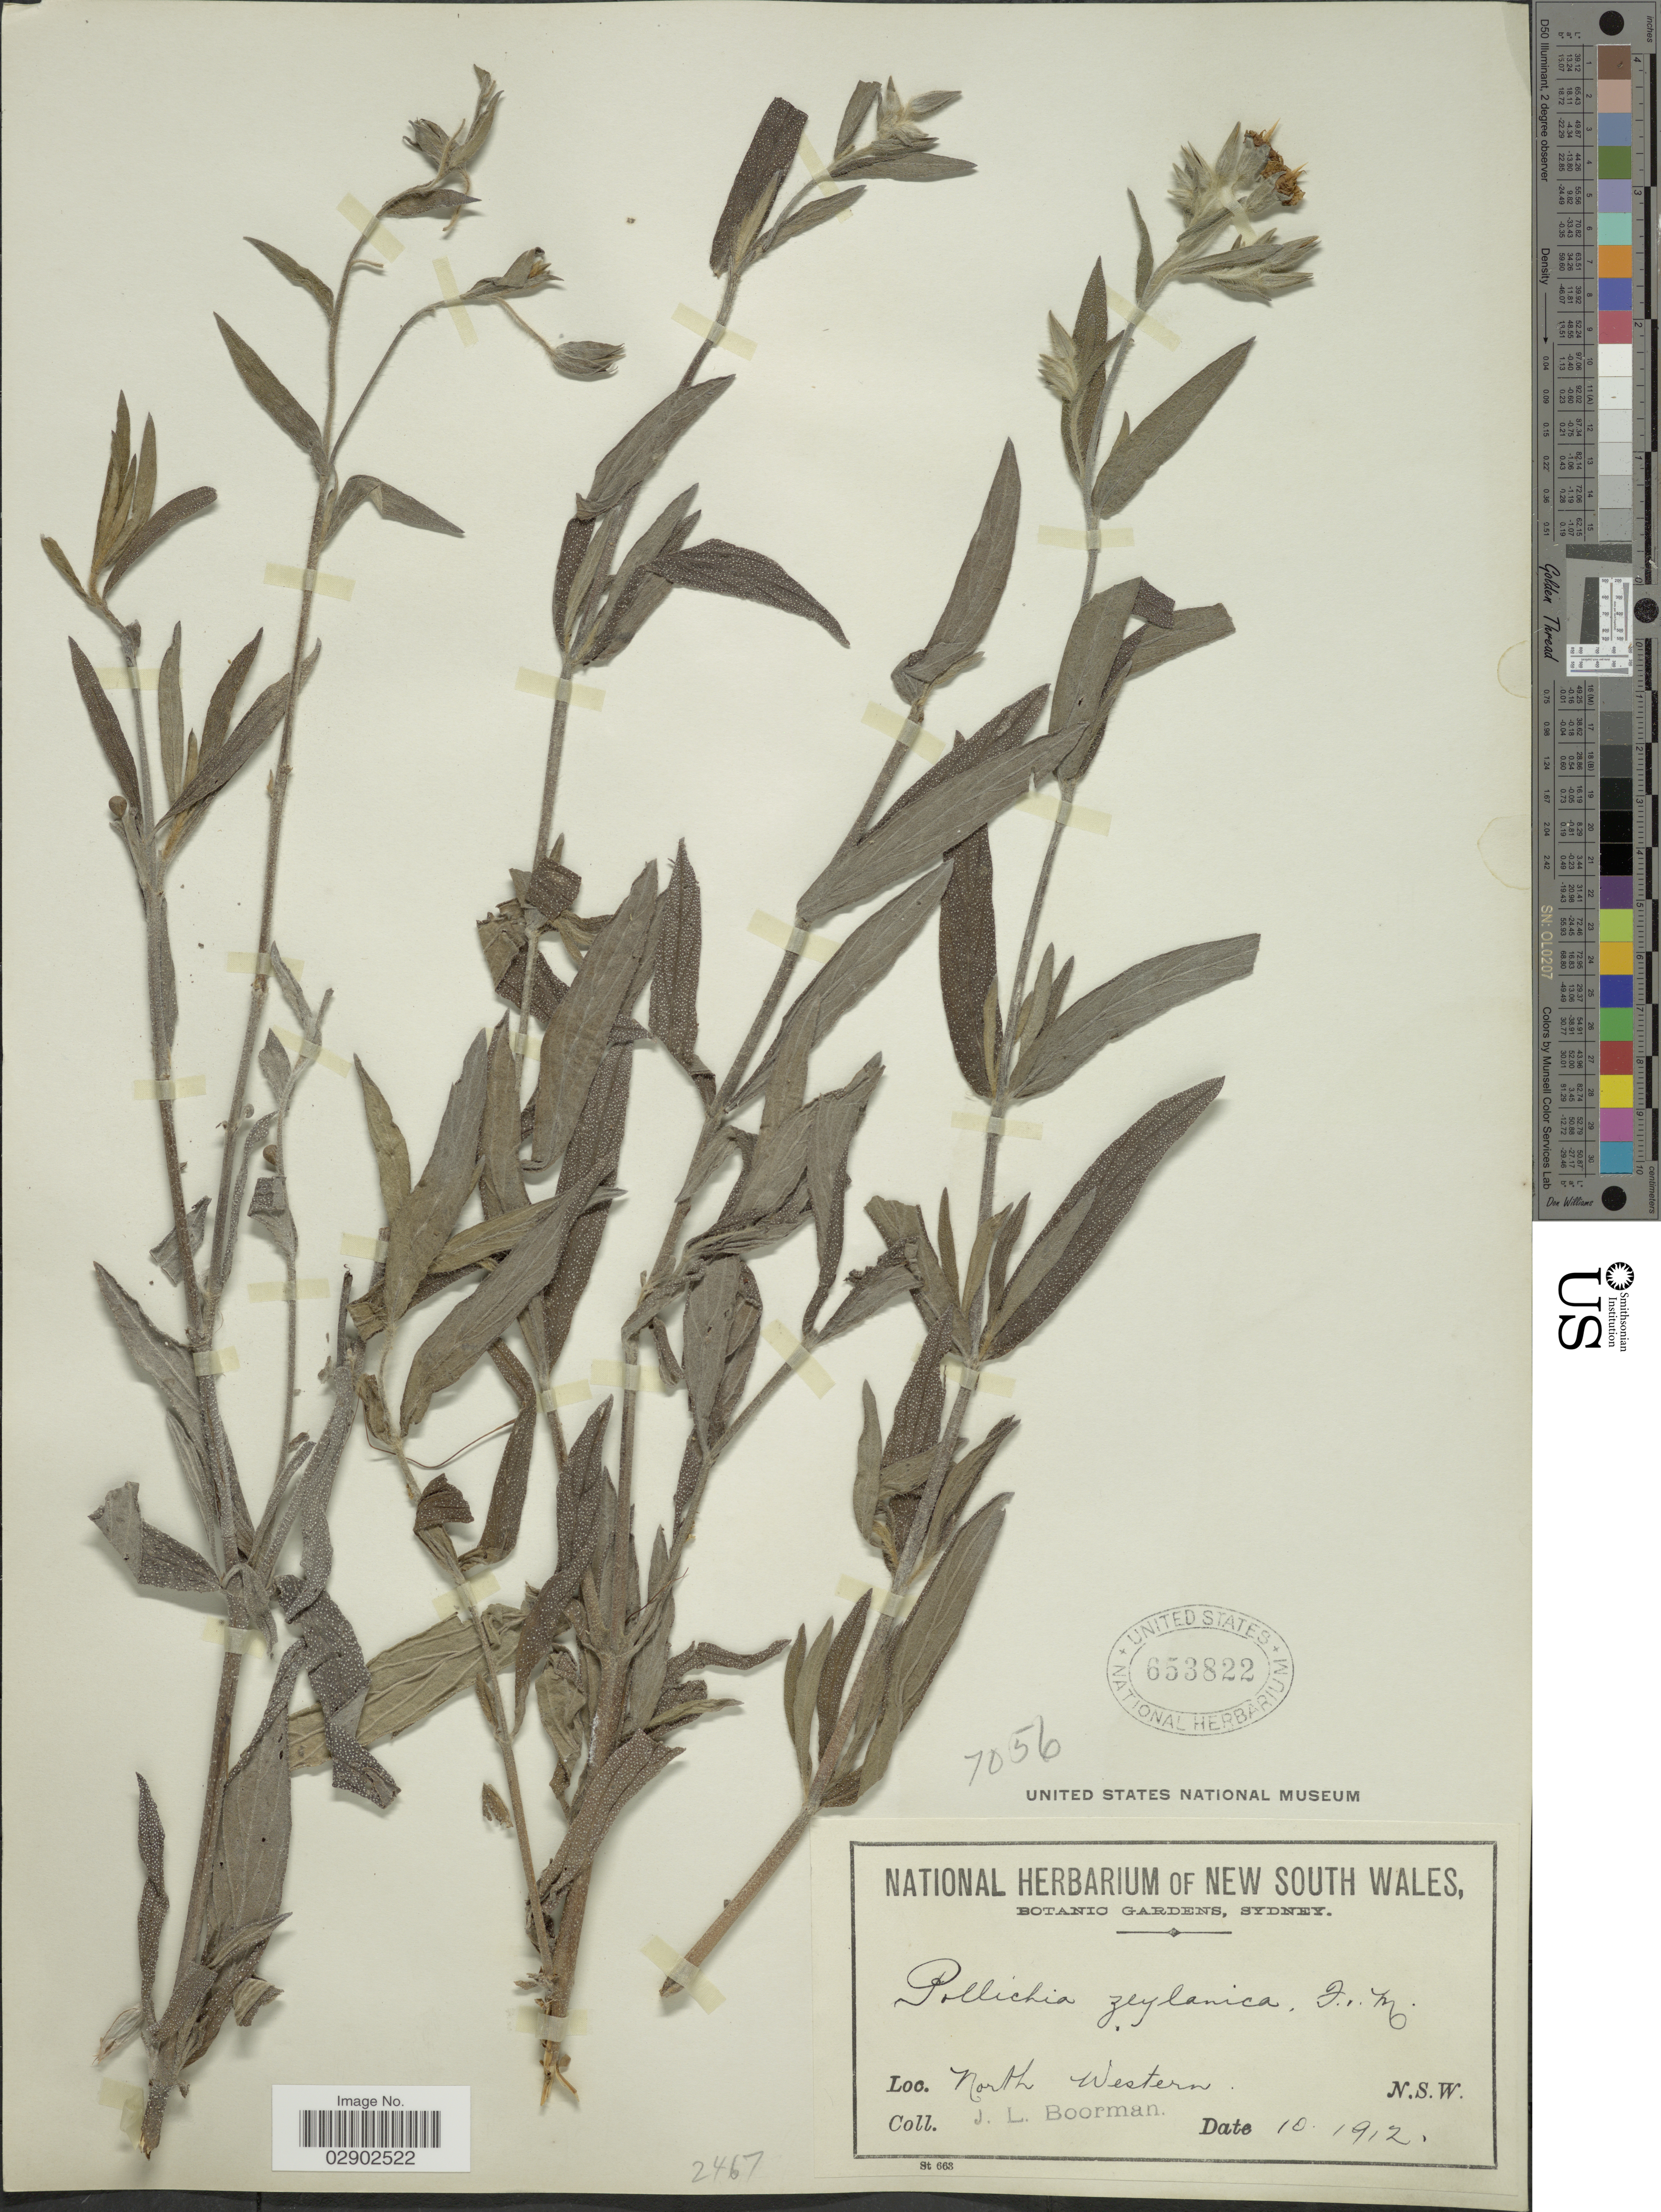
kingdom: Plantae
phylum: Tracheophyta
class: Magnoliopsida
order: Boraginales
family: Boraginaceae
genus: Trichodesma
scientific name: Trichodesma zeylanicum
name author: (Burm. f.) R. Br.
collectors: J. Boorman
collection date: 1912-10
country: Australia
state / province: New South Wales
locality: North Western. N.S.W.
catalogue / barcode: US 653822